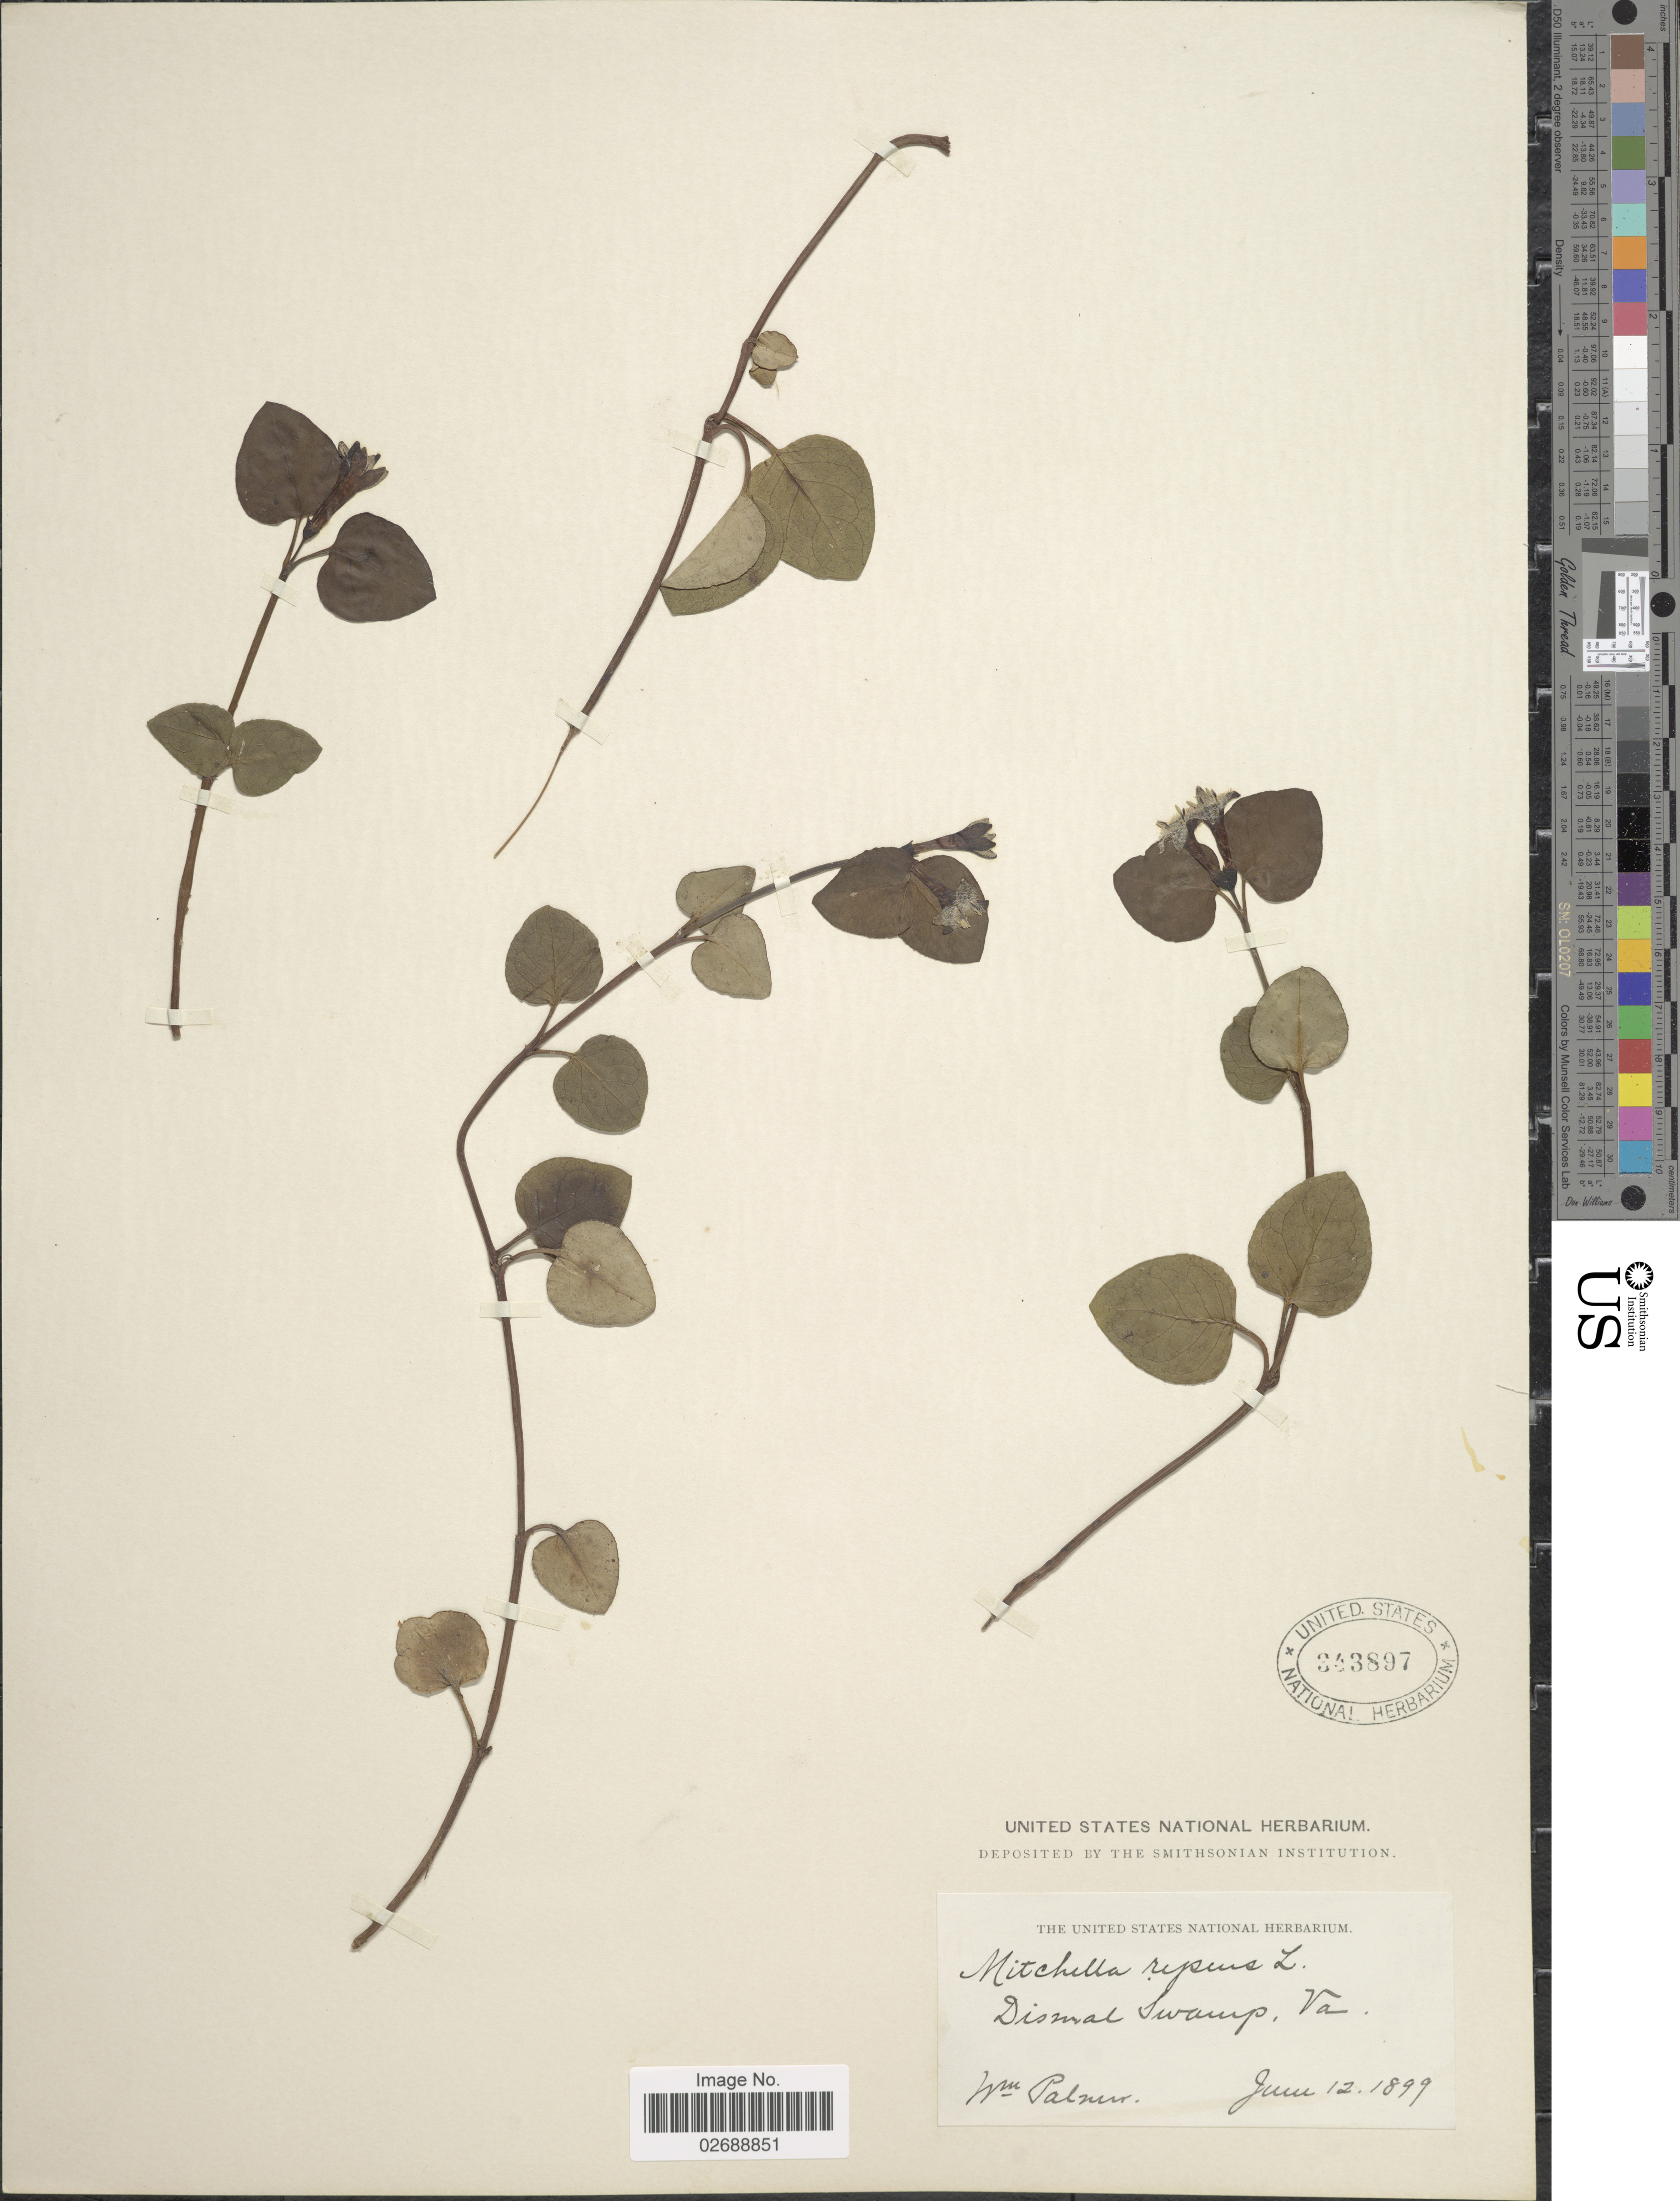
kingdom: Plantae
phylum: Tracheophyta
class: Magnoliopsida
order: Gentianales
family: Rubiaceae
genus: Mitchella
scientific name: Mitchella repens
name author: L.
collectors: W. Palmer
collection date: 1899-06-12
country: United States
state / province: Virginia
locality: Dismal Swamp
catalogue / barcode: US 343897